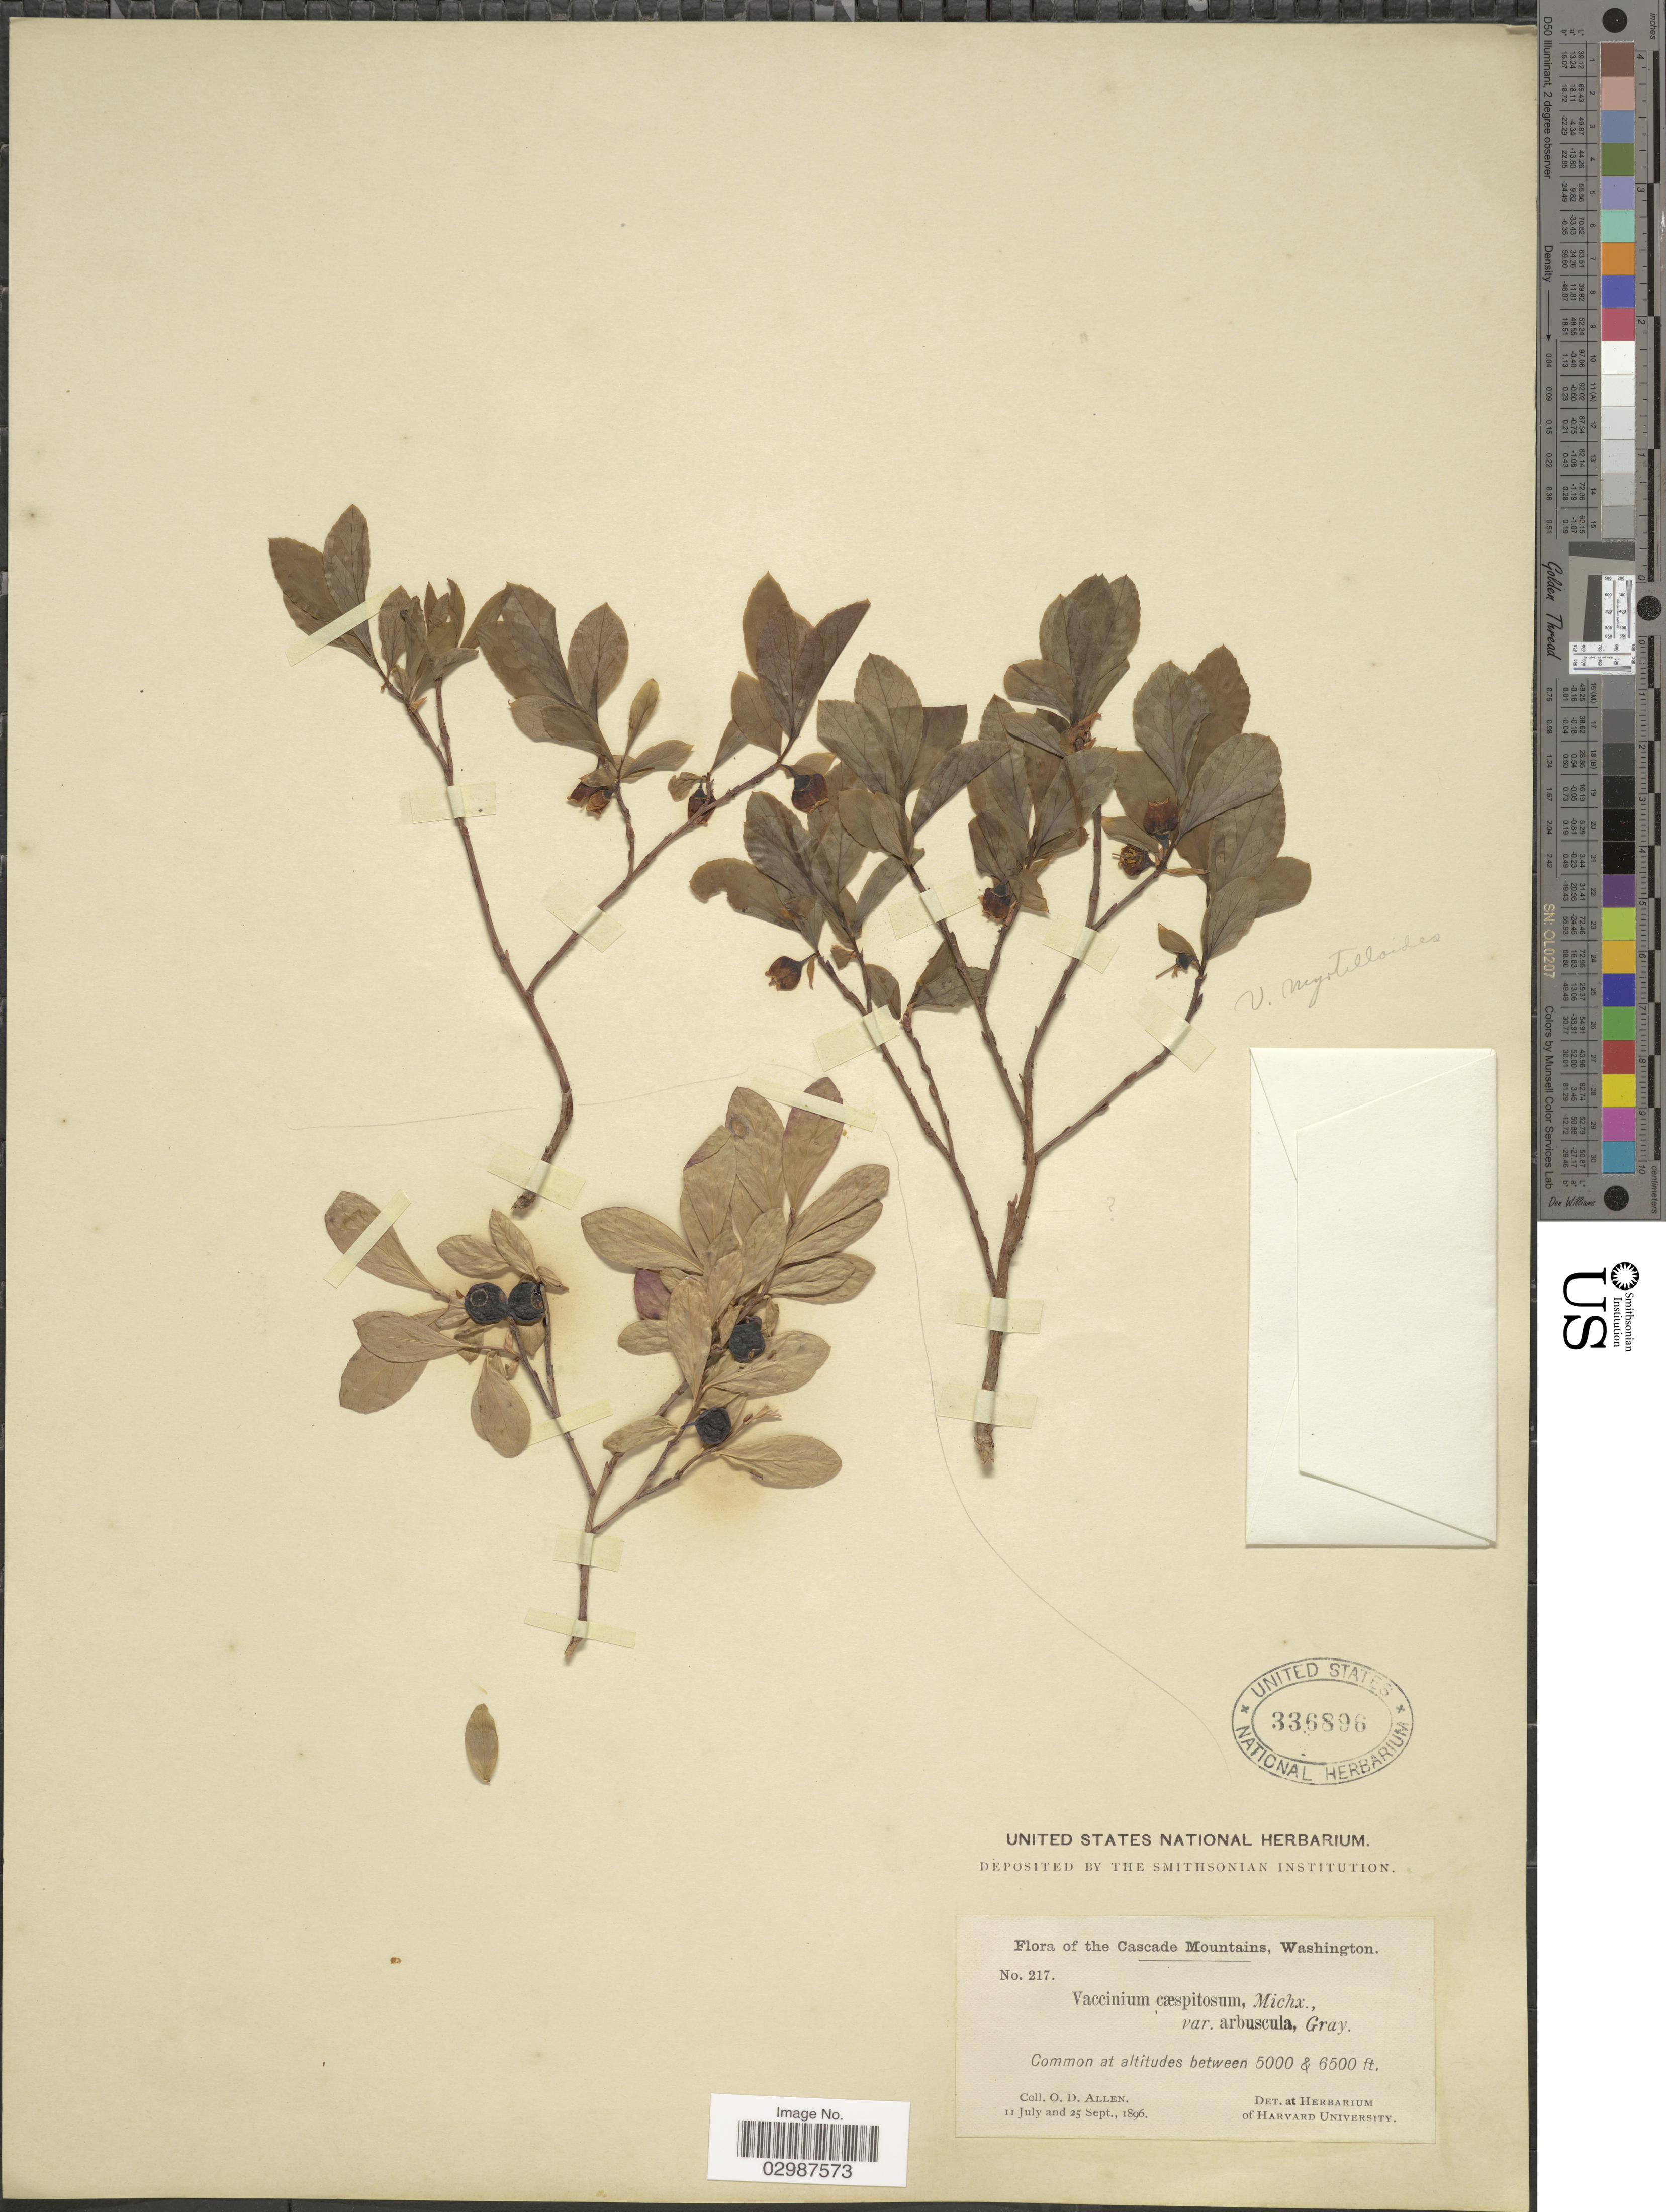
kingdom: Plantae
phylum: Tracheophyta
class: Magnoliopsida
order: Ericales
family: Ericaceae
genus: Vaccinium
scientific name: Vaccinium caespitosum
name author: Michx.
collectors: O. D. Allen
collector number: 217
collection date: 1896-07-11/1896-09-25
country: United States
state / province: Washington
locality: The Cascade Mountains.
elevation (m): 1524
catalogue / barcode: US 336896